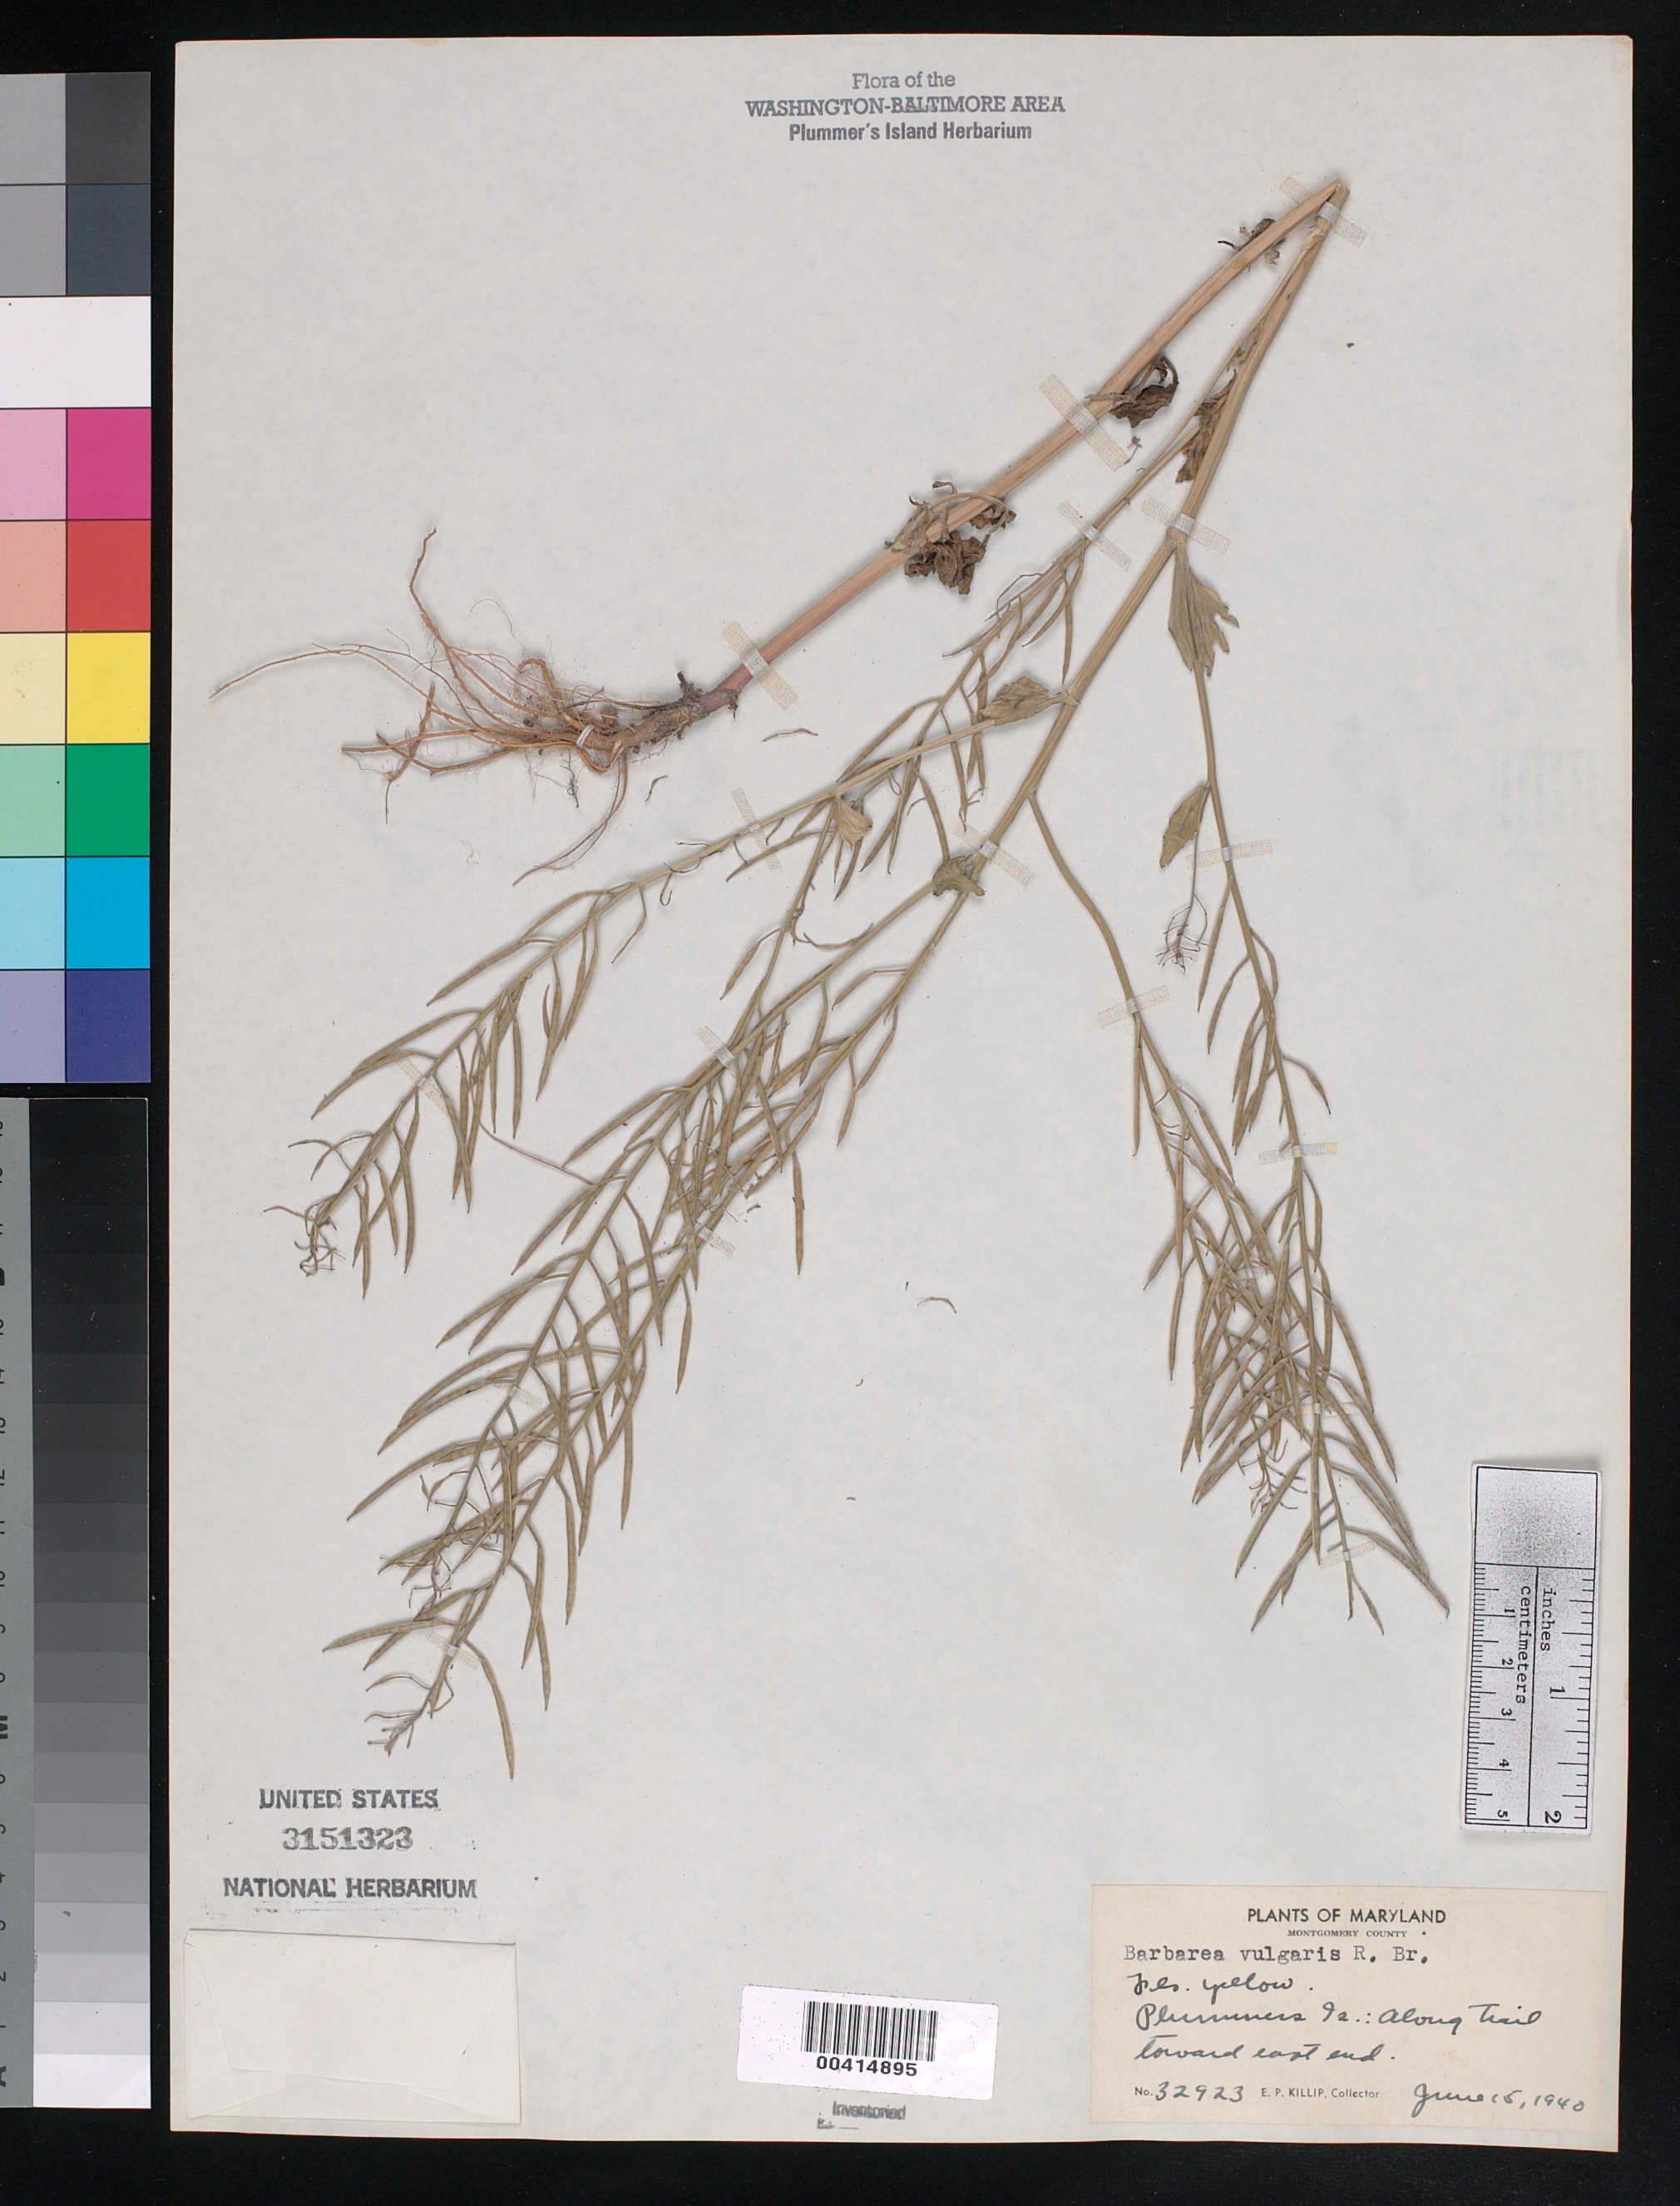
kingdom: Plantae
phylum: Tracheophyta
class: Magnoliopsida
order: Brassicales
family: Brassicaceae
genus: Barbarea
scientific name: Barbarea vulgaris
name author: W.T. Aiton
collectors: E. P. Killip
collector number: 32923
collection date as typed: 15 Jun 1940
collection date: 1940-06-15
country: United States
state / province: Maryland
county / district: Montgomery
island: Plummers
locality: Plummer's Island; along trail toward east end C. & O. Canal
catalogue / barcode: US 3151323